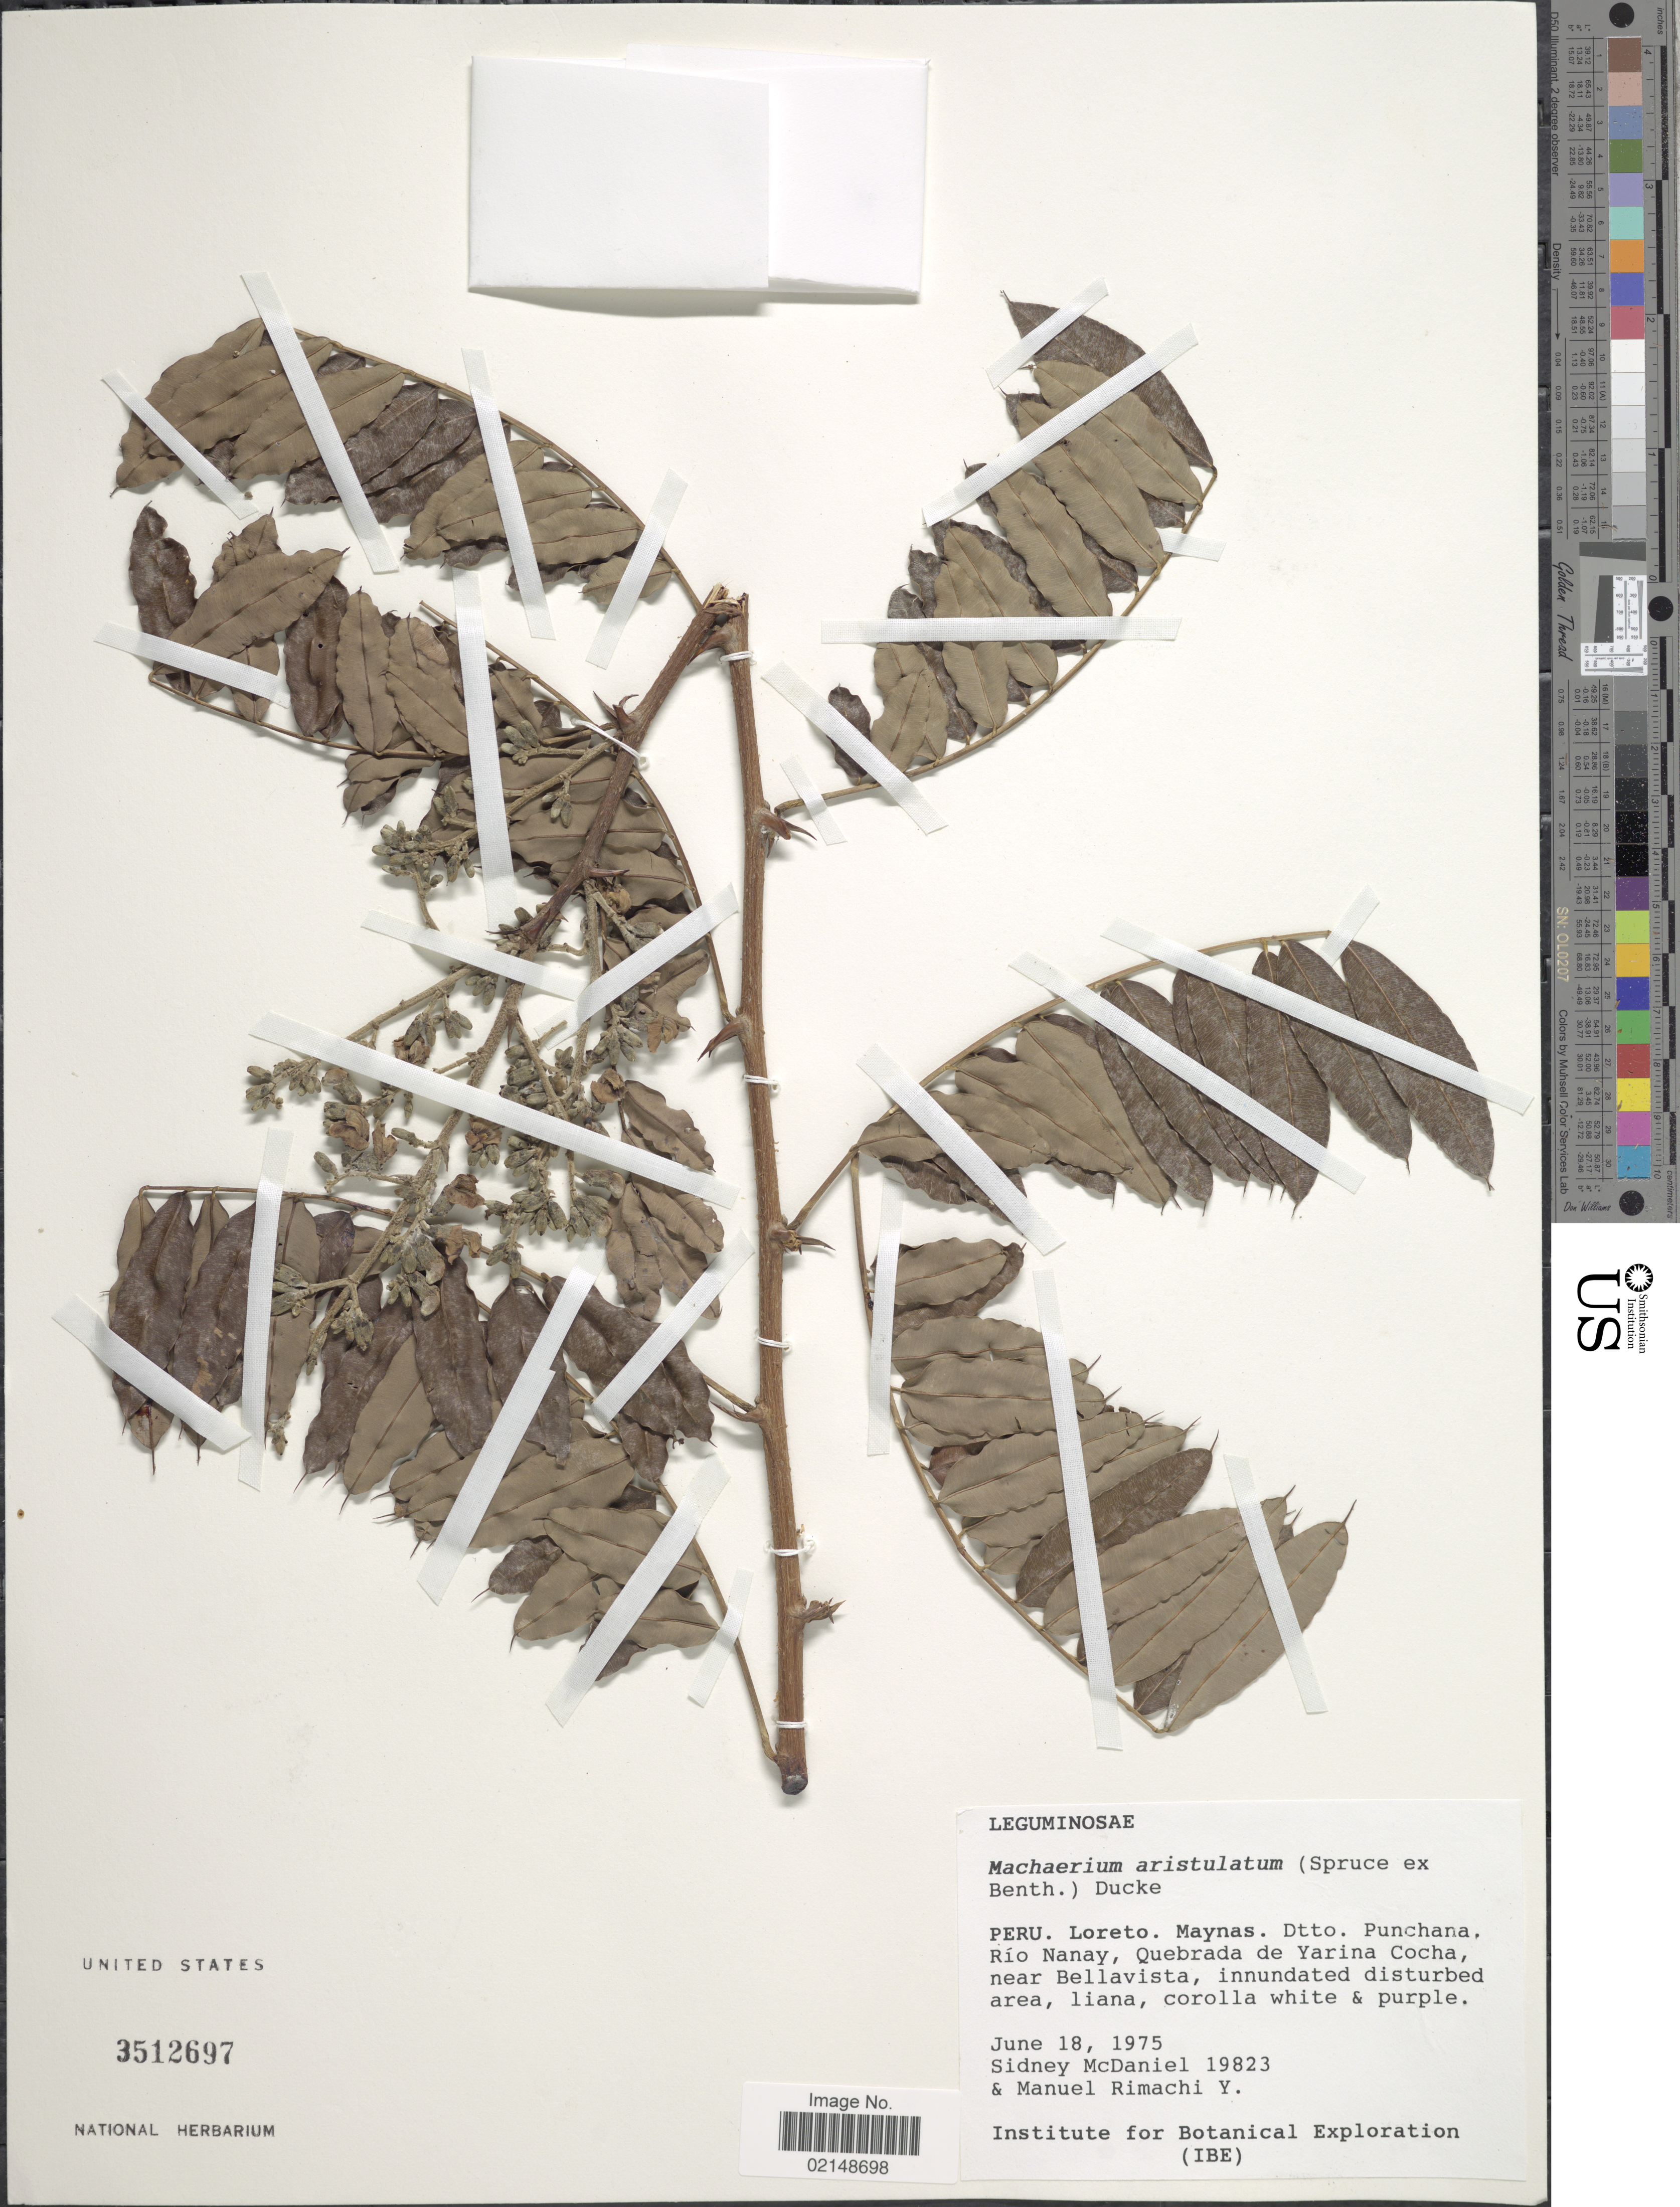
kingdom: Plantae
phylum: Tracheophyta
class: Magnoliopsida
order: Fabales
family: Fabaceae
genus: Machaerium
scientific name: Machaerium aristulatum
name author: (Spruce ex Benth.) Duckee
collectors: S. McDaniel & M. Rimachi Y.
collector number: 19823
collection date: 1975-06-18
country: Peru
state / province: Loreto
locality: Maynas, Dtto. Punchana, Rio Nanay, Quebrada de Yarina Cocha, near Bellavista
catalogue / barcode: US 3512697